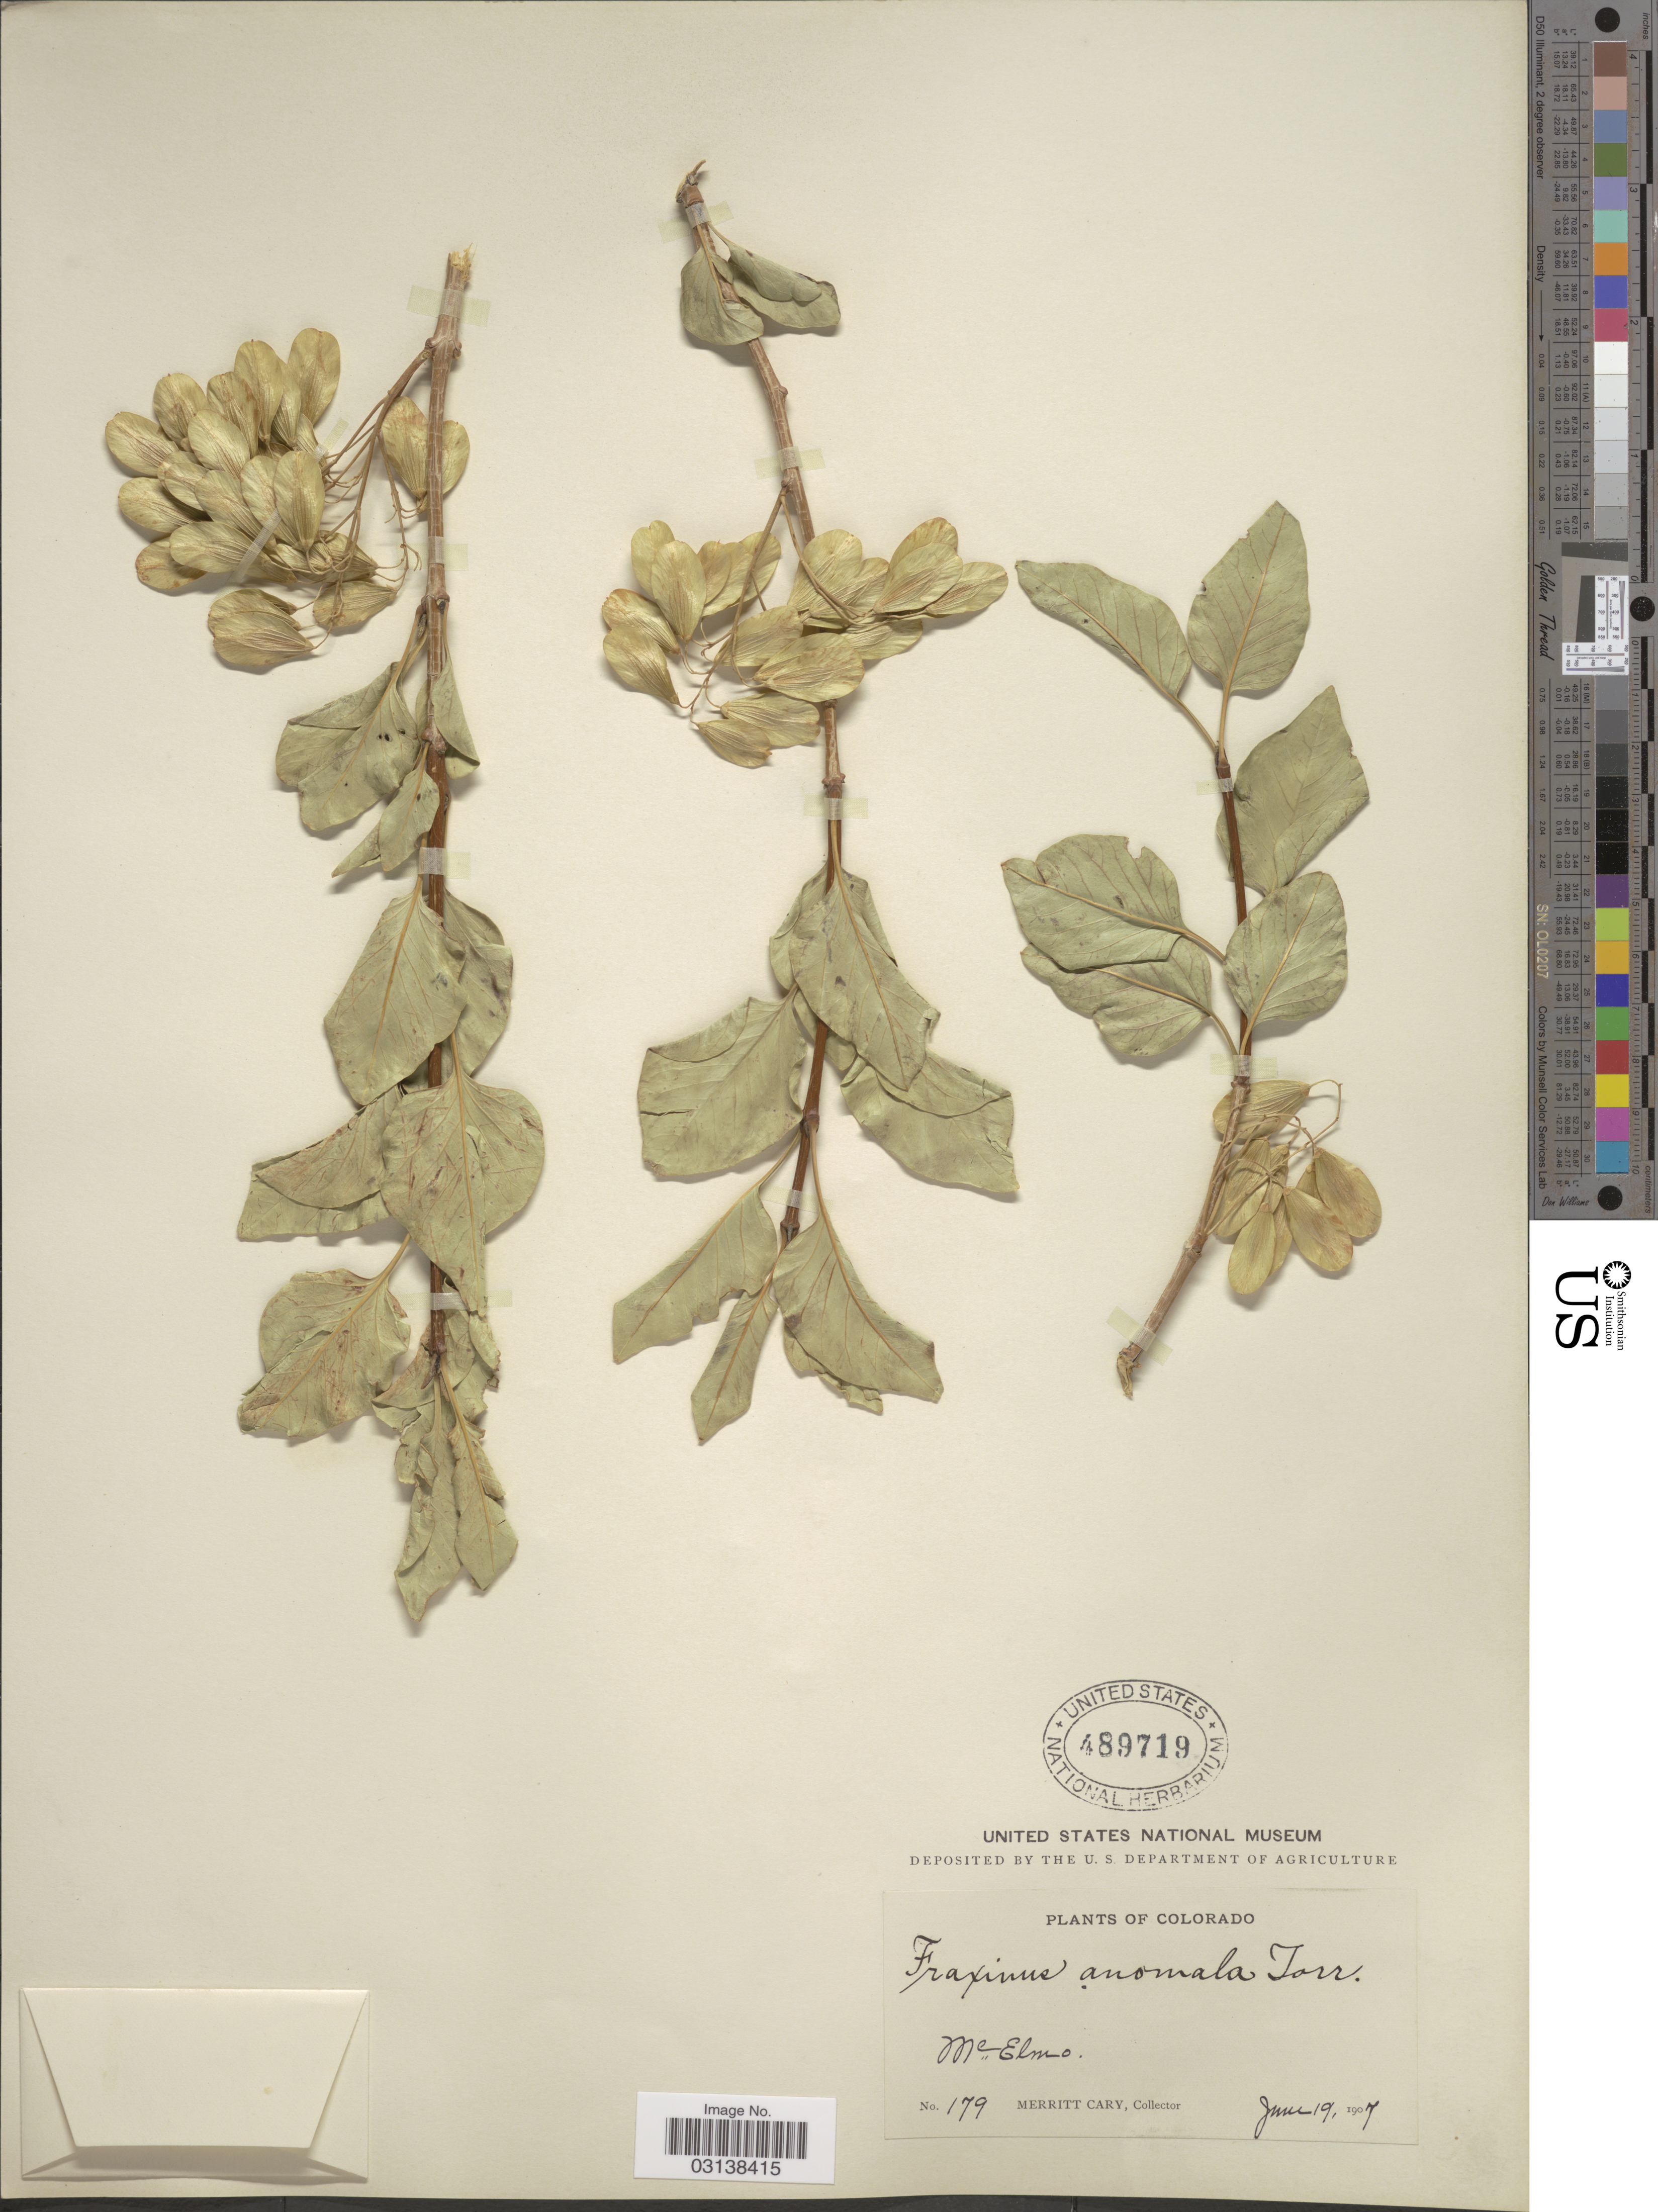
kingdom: Plantae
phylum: Tracheophyta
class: Magnoliopsida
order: Lamiales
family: Oleaceae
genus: Fraxinus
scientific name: Fraxinus anomala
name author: Torr. ex S. Watson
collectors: M. Cary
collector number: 179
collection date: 1907-06-19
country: United States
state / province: Colorado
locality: McElmo.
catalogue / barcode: US 489719